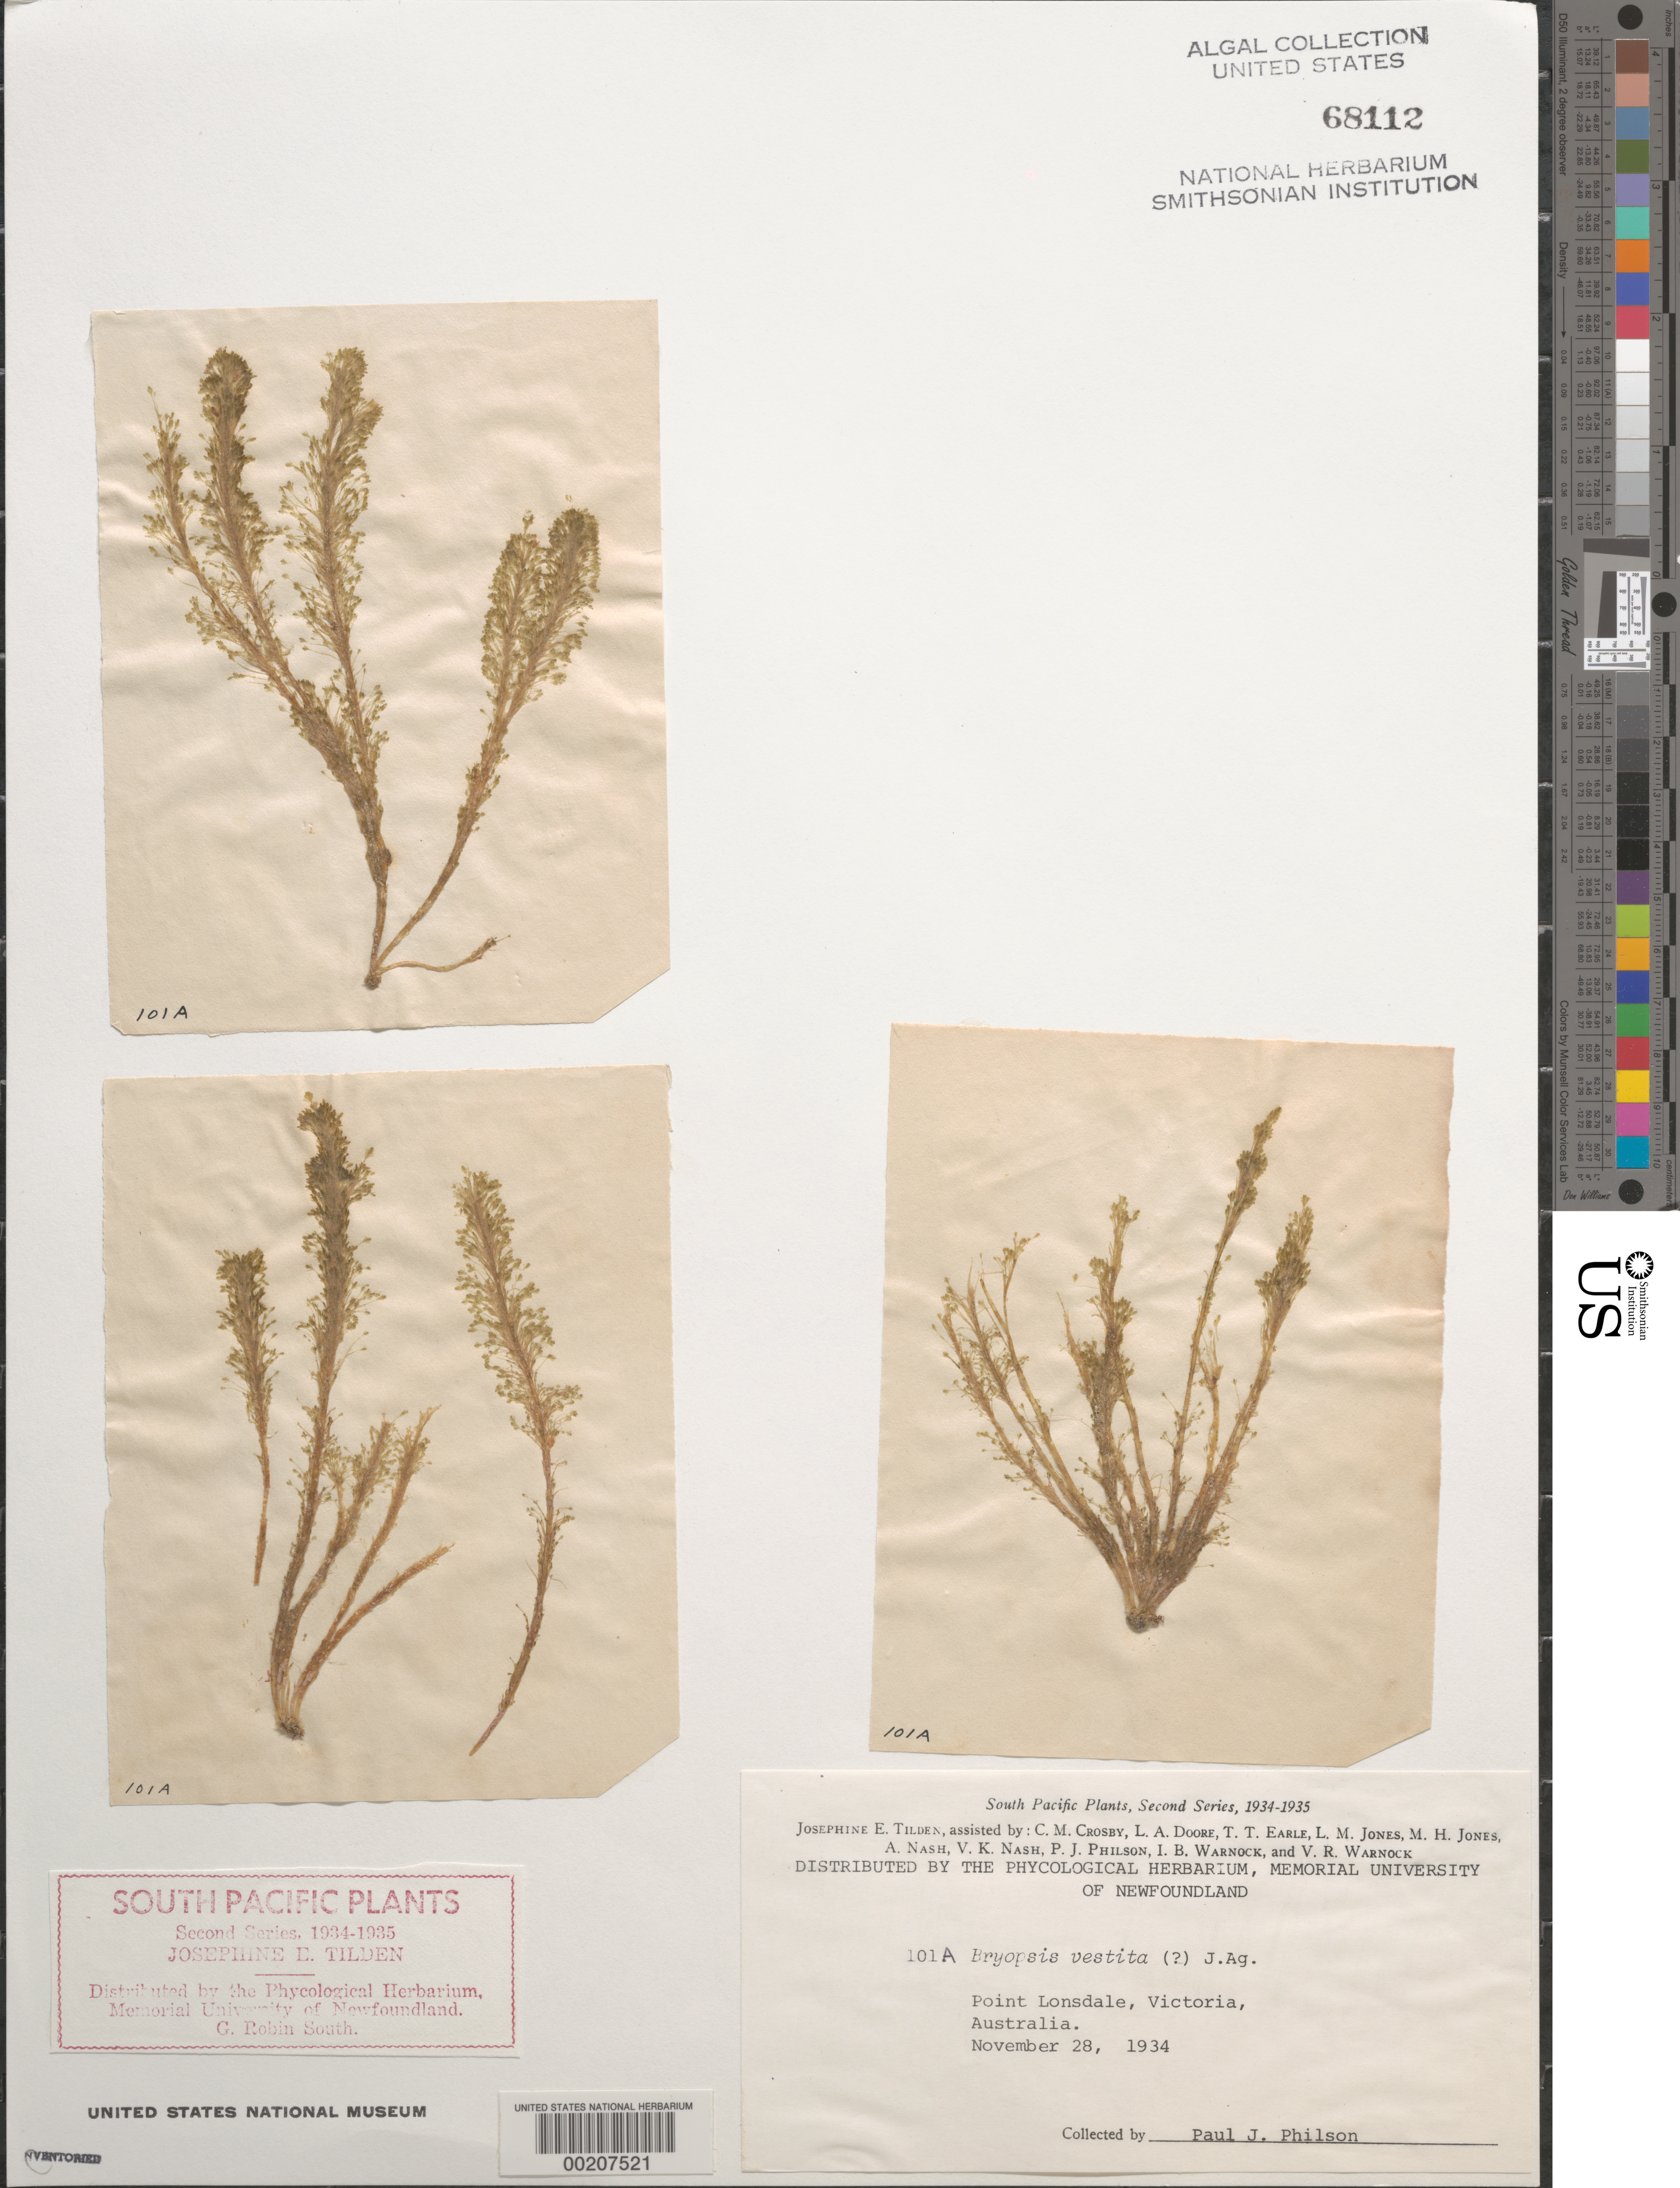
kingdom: Plantae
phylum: Chlorophyta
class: Ulvophyceae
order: Bryopsidales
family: Bryopsidaceae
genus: Bryopsis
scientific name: Bryopsis vestita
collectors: P. Philson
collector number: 101a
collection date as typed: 28 Nov 1934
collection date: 1934-11-28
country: Australia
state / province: Victoria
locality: Point lonsdale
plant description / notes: Tilden, South Pacific Plants, Second Series, 1934-1935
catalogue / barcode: US 68112